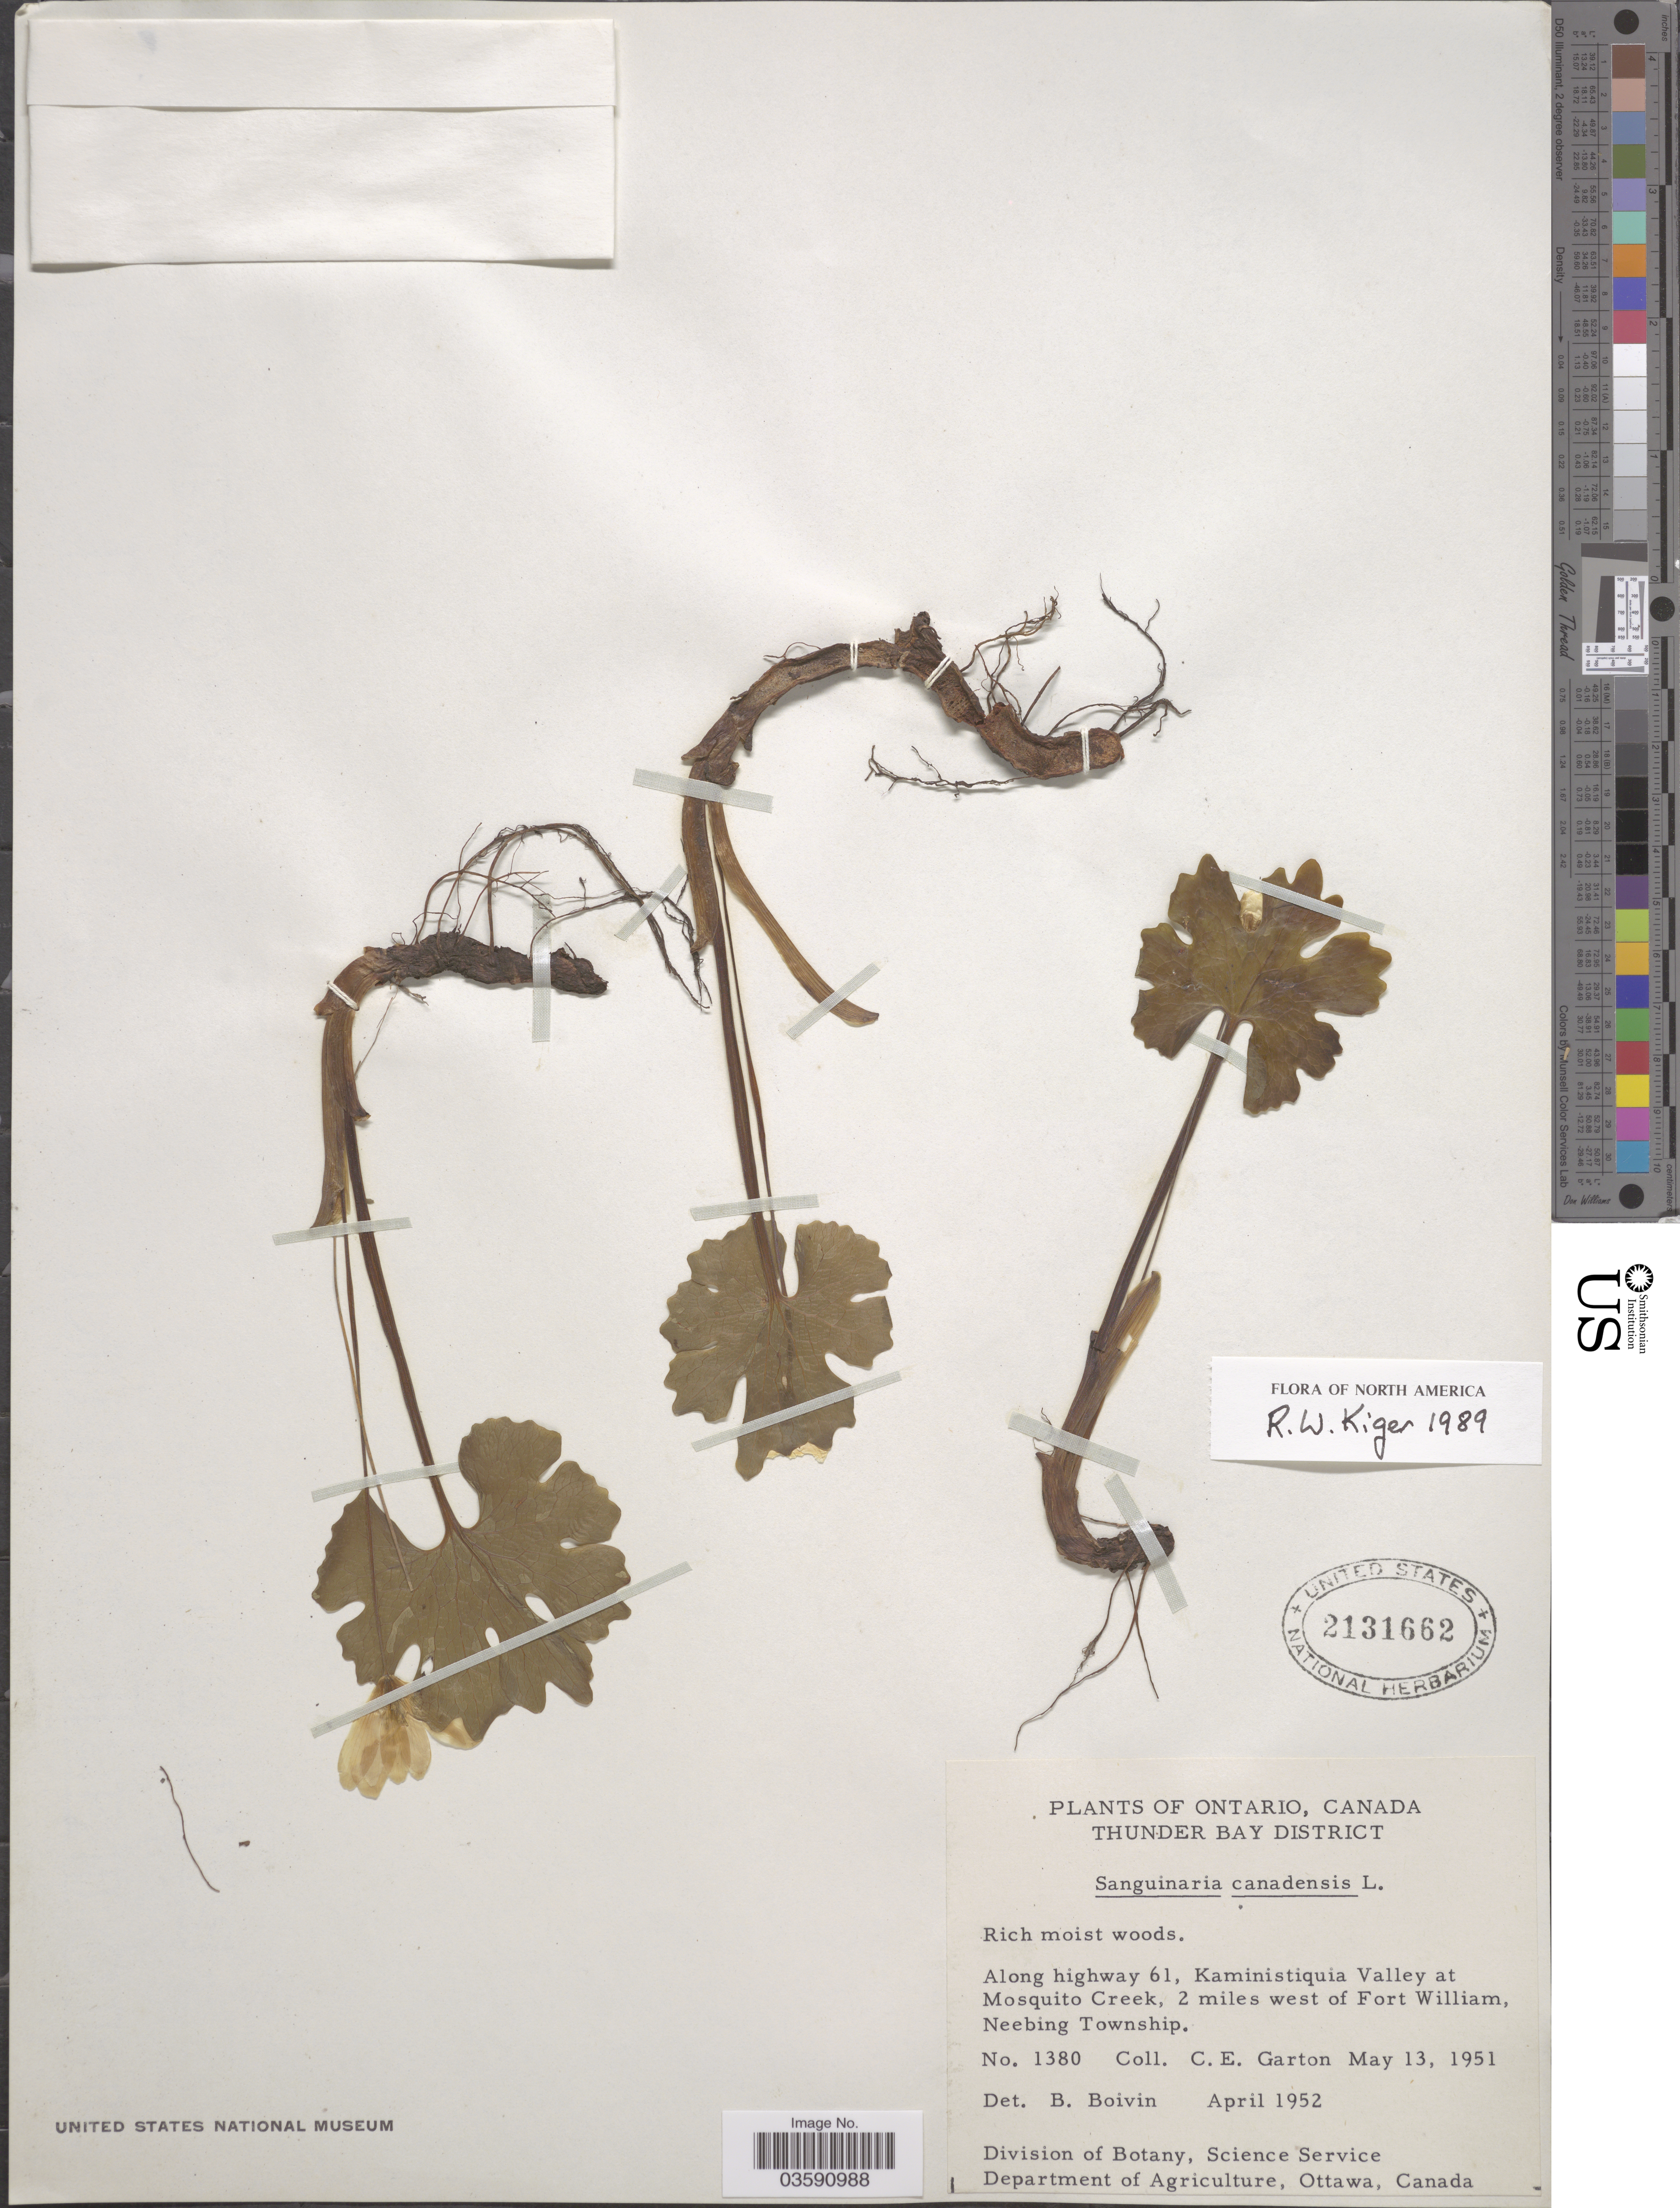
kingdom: Plantae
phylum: Tracheophyta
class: Magnoliopsida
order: Ranunculales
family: Papaveraceae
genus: Sanguinaria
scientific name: Sanguinaria canadensis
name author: L.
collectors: C. E. Garton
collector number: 1380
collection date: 1951-05-13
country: Canada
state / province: Ontario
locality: Thunder Bay District. Along highway 61, Kaministiquia Valley at Mosquito Creek, 2 miles west of Fort William, Neebing Township.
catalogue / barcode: US 2131662